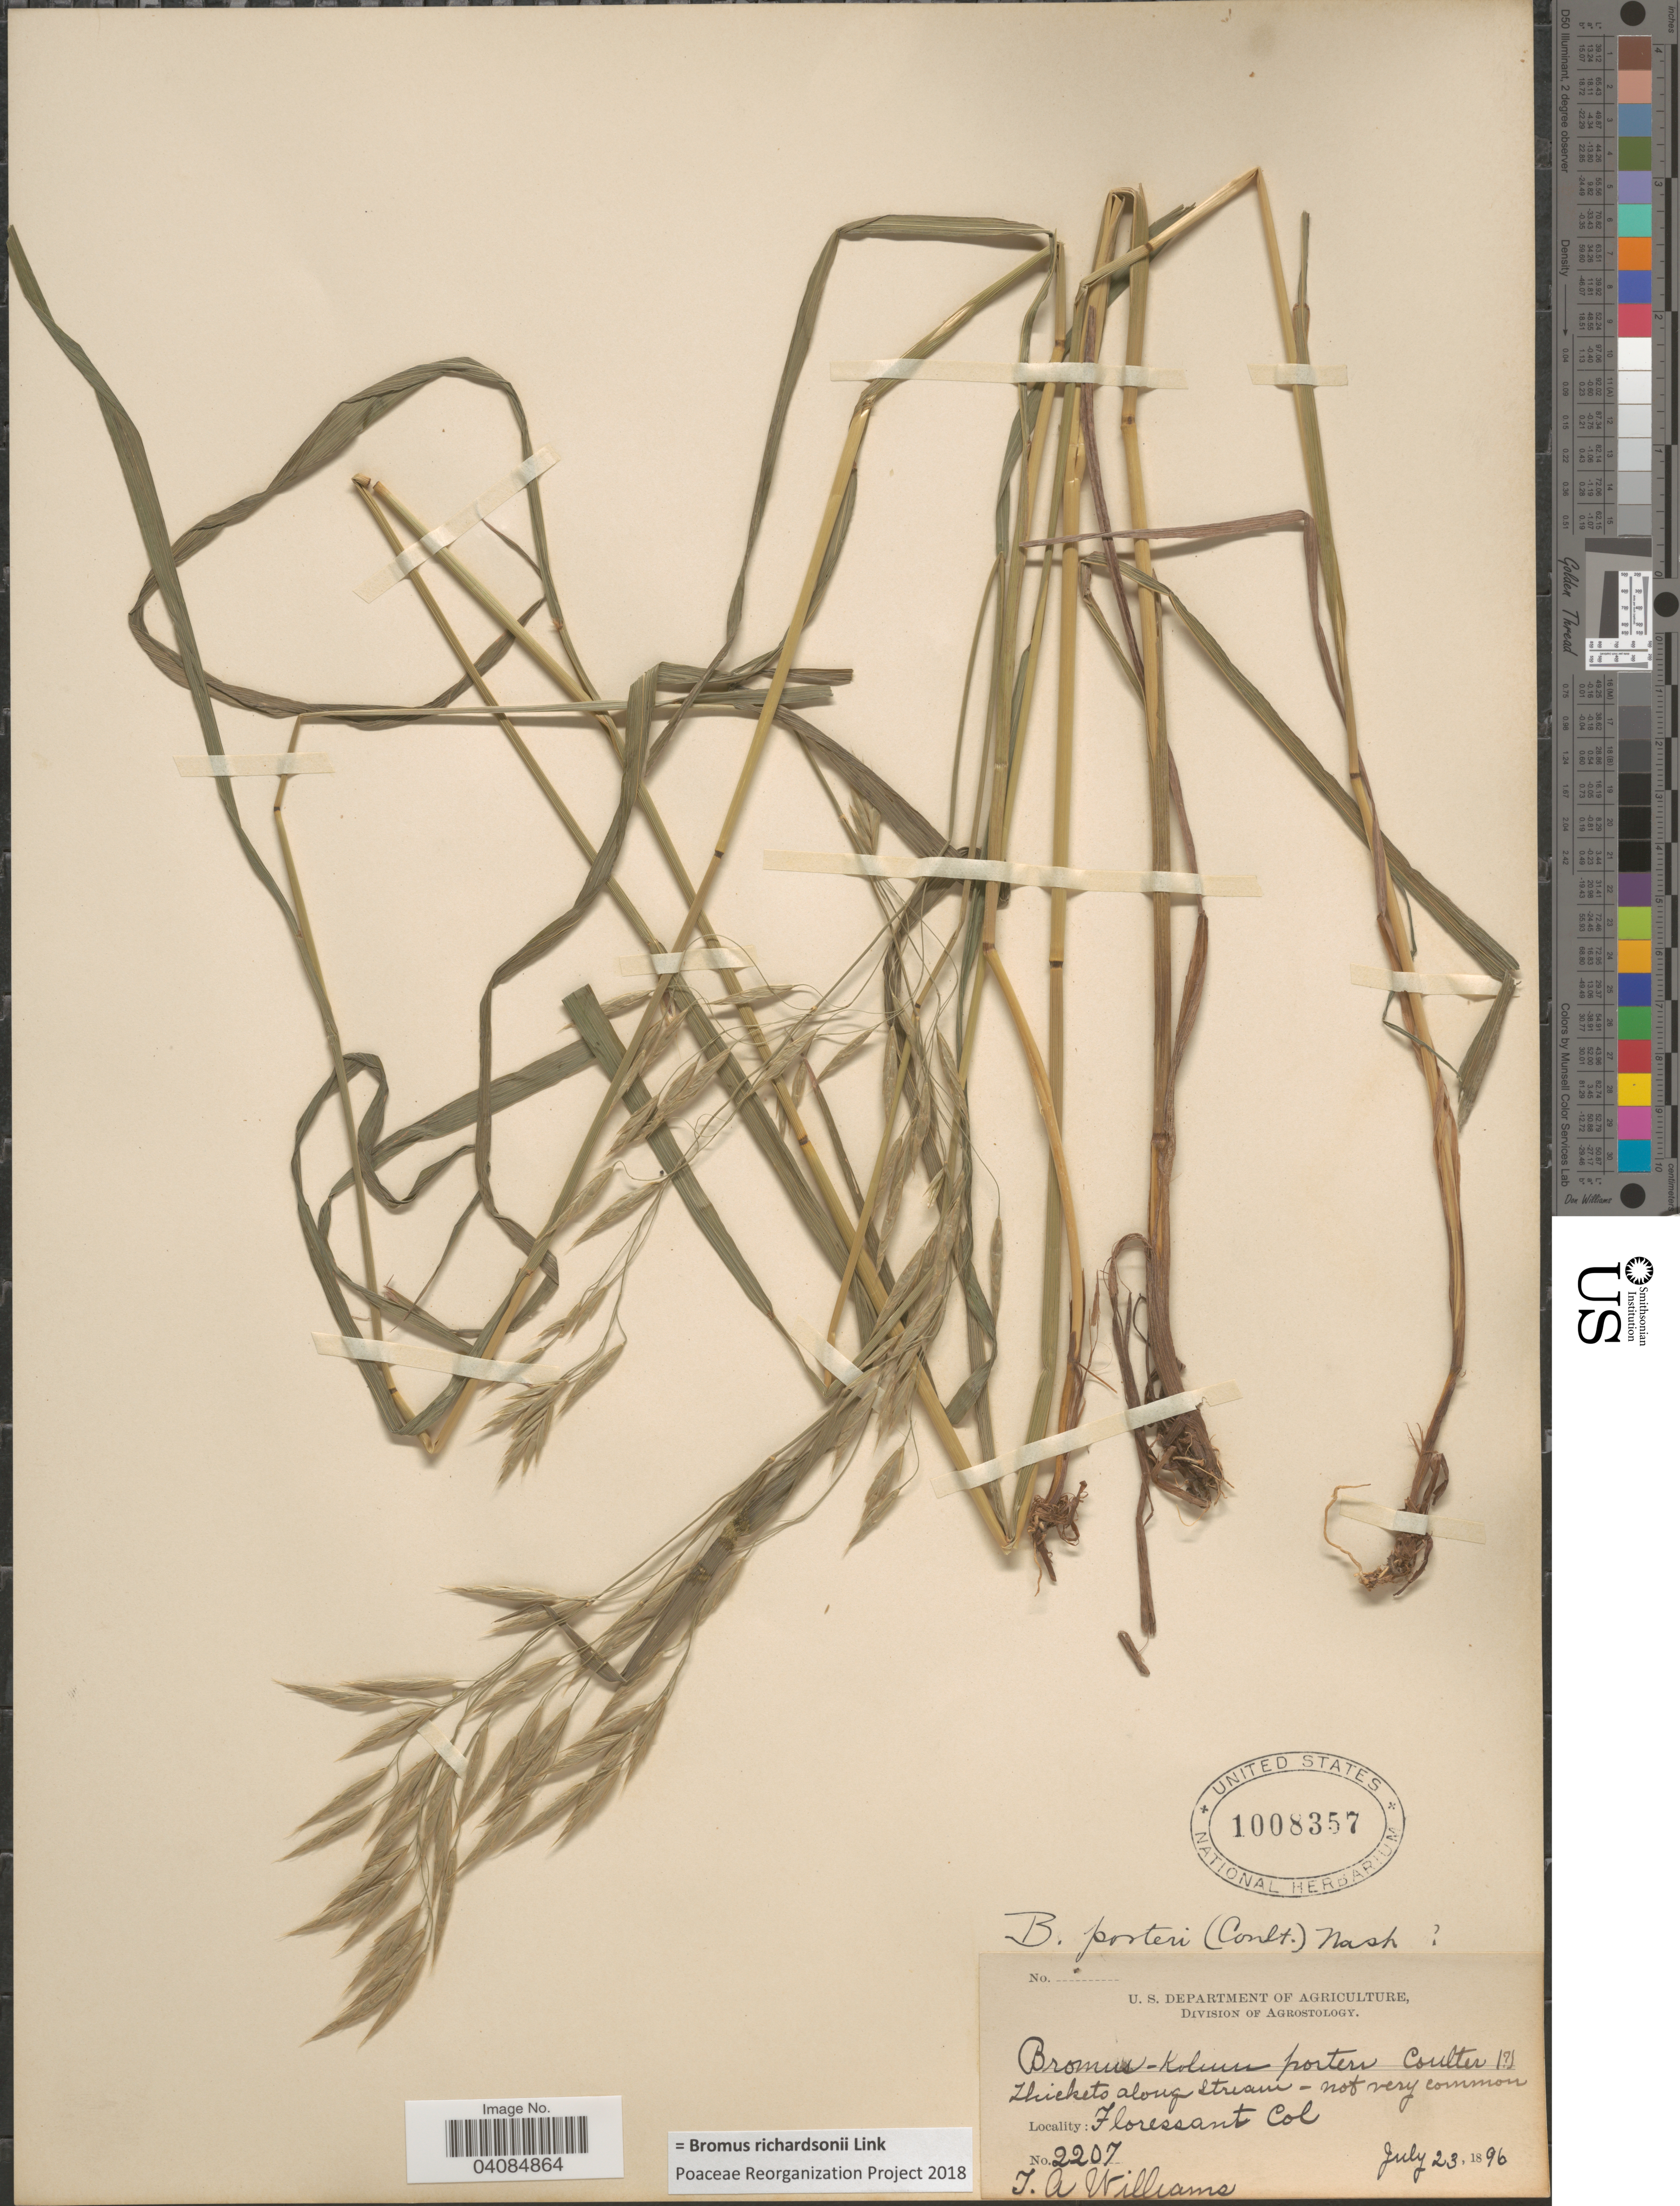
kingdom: Plantae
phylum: Tracheophyta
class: Liliopsida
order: Poales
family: Poaceae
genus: Bromus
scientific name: Bromus racemosus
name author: L.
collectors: T. Williams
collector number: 220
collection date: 1896-07-23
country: United States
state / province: Colorado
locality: Thickets along stream - not very common. Floressant.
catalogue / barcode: US 1008357